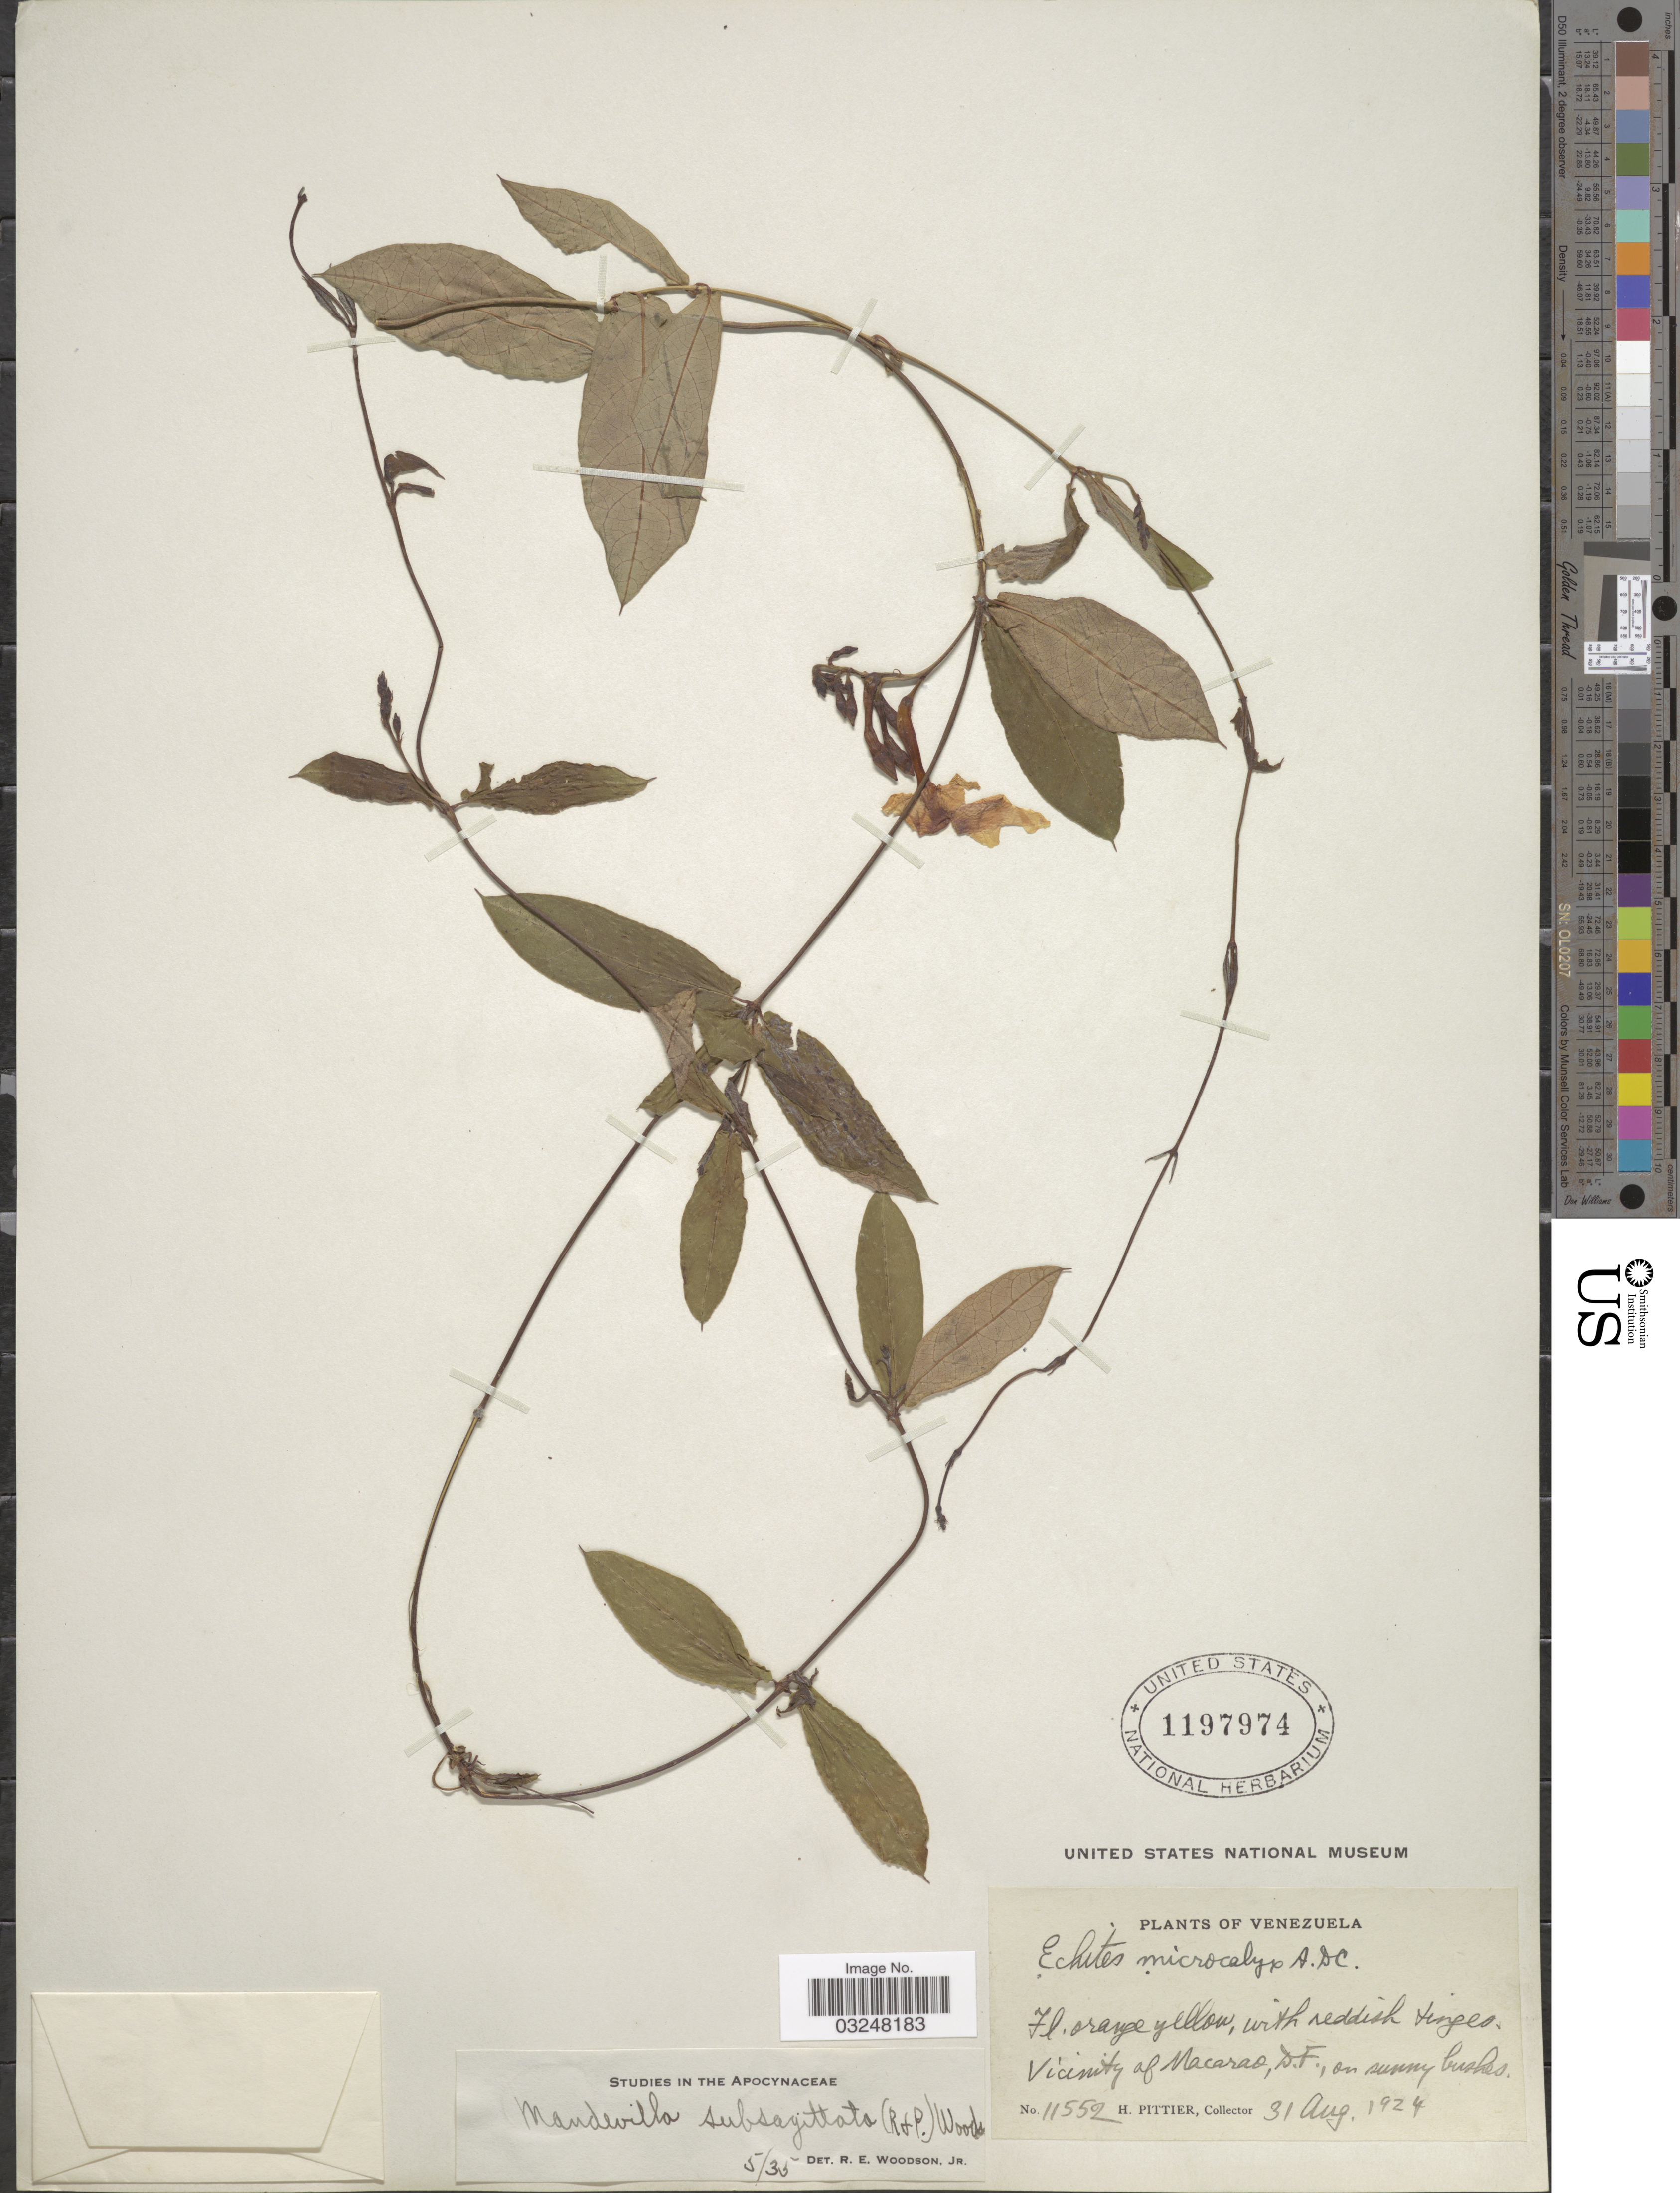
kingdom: Plantae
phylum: Tracheophyta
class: Magnoliopsida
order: Gentianales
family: Apocynaceae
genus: Mandevilla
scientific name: Mandevilla subsagittata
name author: (Ruiz & Pav.) Woodson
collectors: H. F. Pittier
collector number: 11552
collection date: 1924-08-31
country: Venezuela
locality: Vicinity of Macarao, D. F.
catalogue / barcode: US 1197974